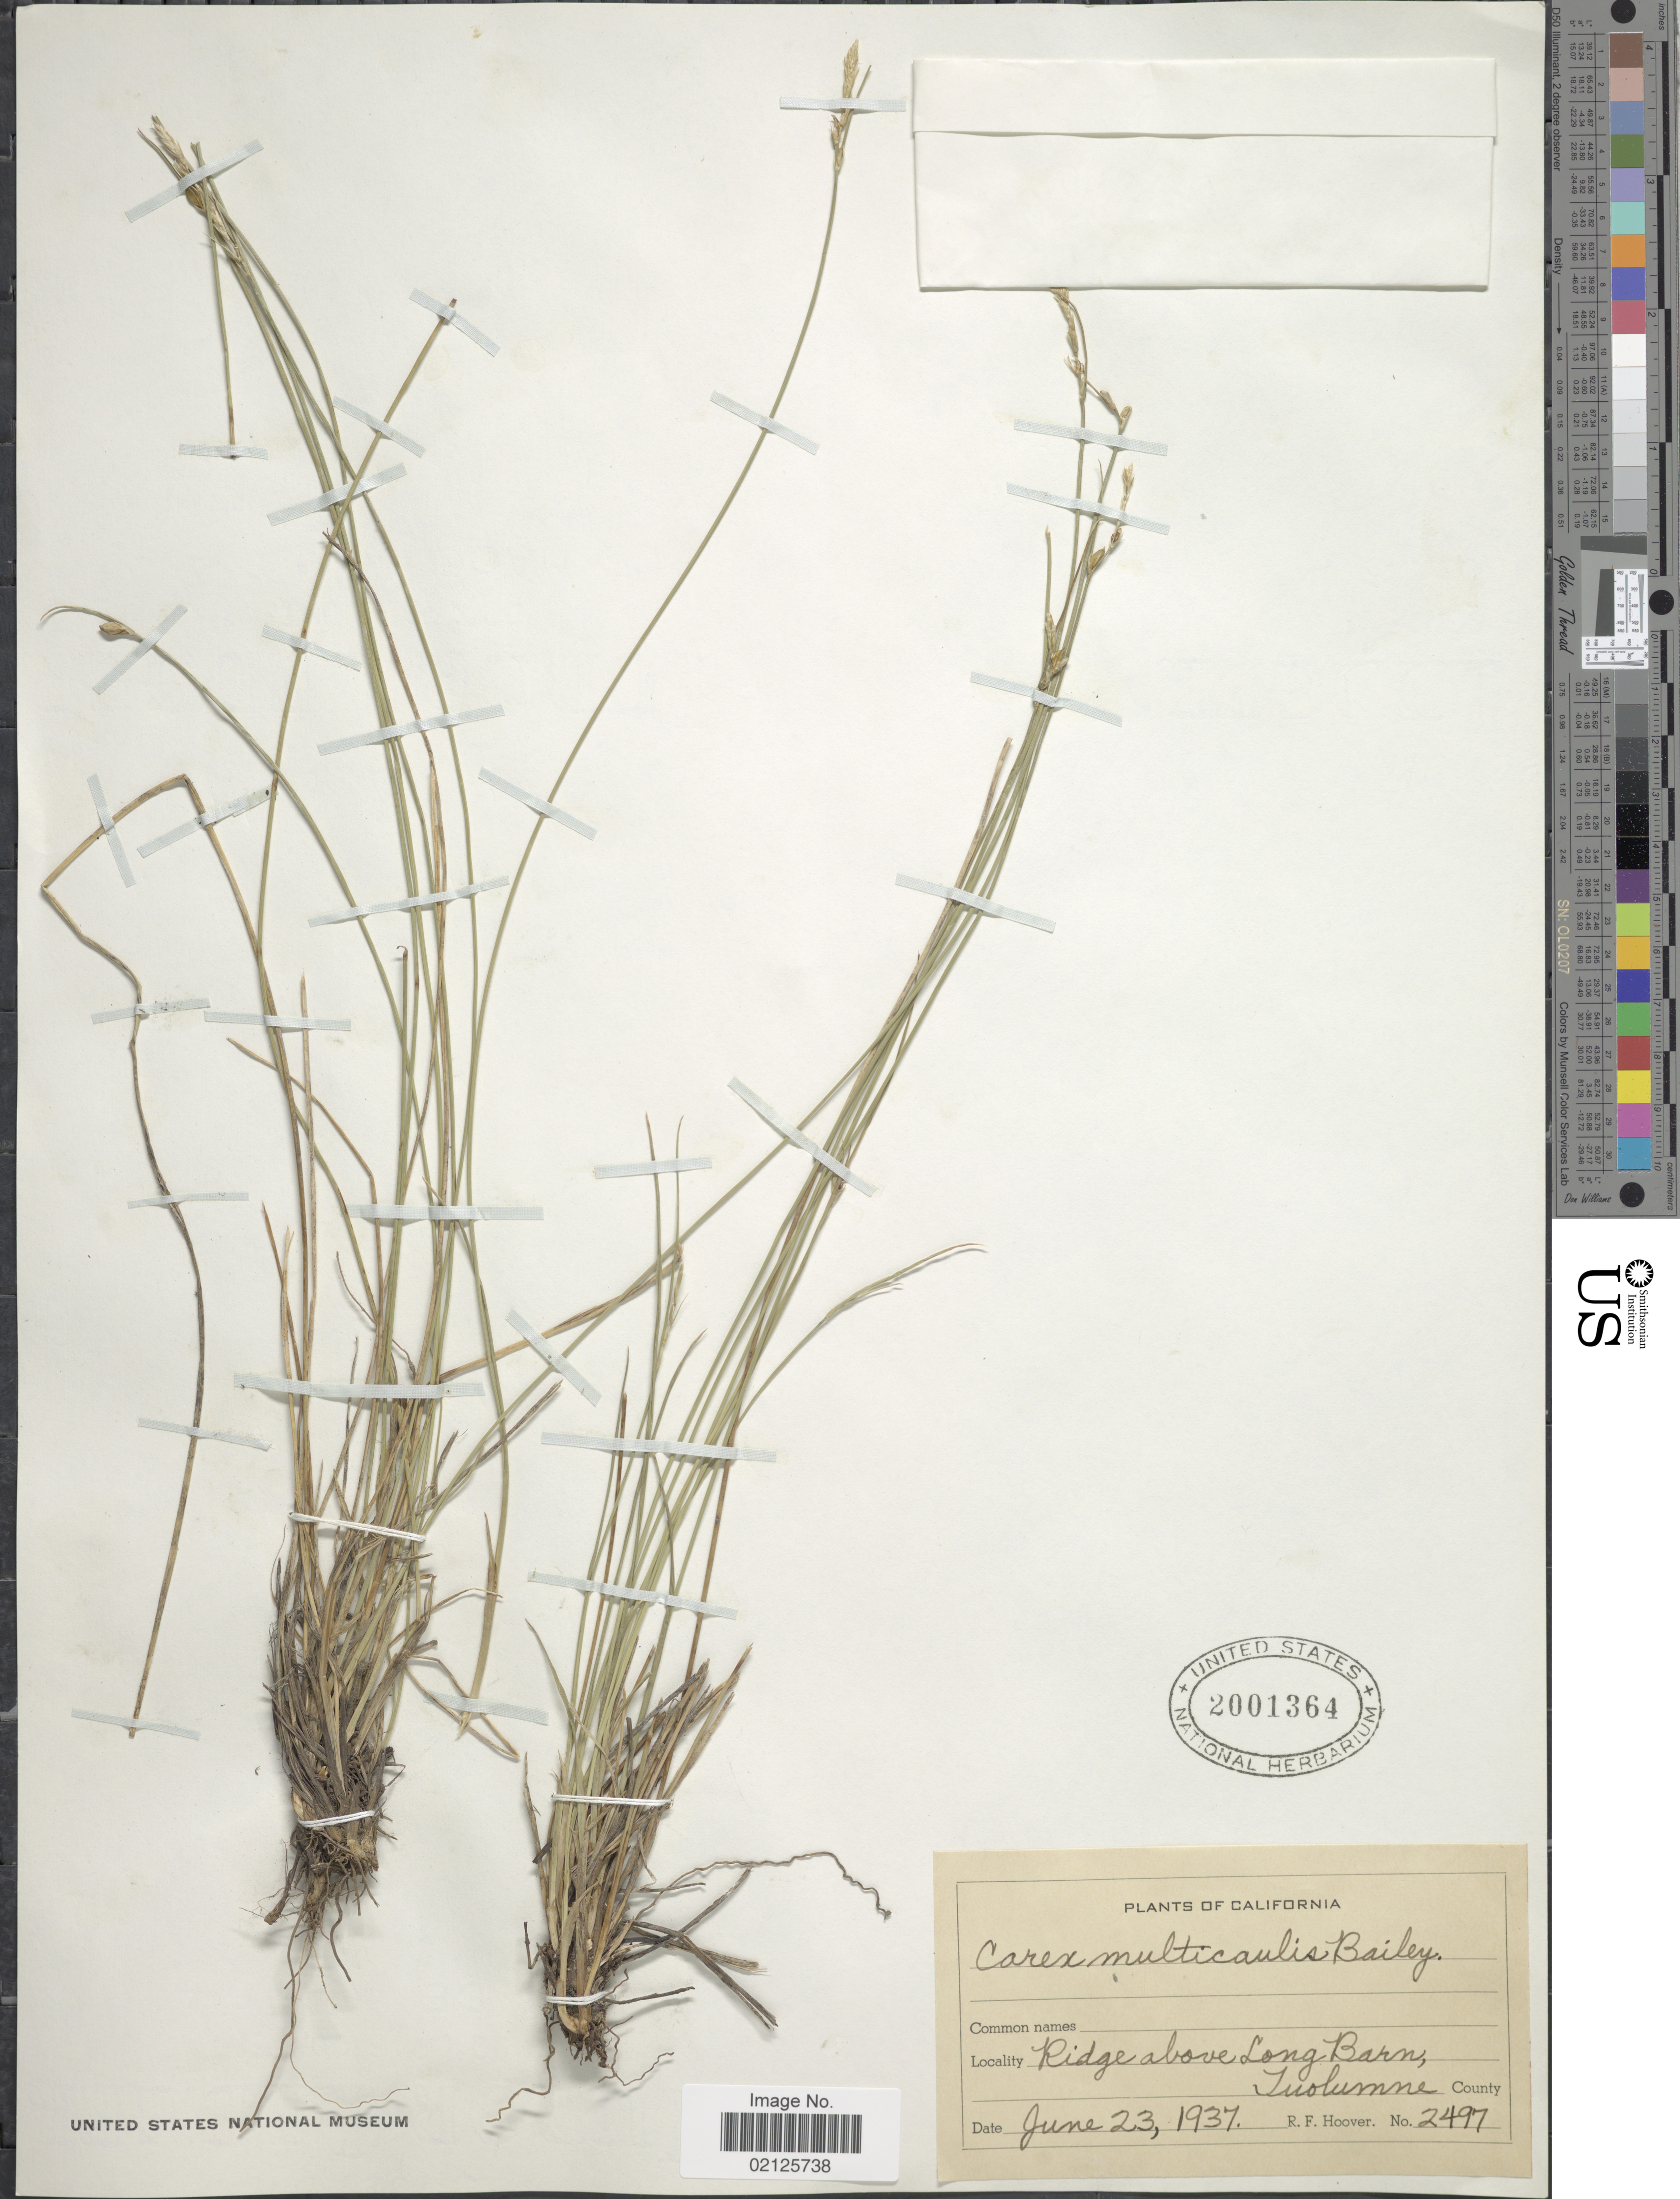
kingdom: Plantae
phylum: Tracheophyta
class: Liliopsida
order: Poales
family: Cyperaceae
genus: Carex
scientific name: Carex multicaulis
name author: L.H. Bailey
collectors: R. F. Hoover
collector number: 2497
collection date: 1937-06-23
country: United States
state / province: California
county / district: Tuolumne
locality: Ridge above Long Barn, Tuolumne County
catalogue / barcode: US 2001364